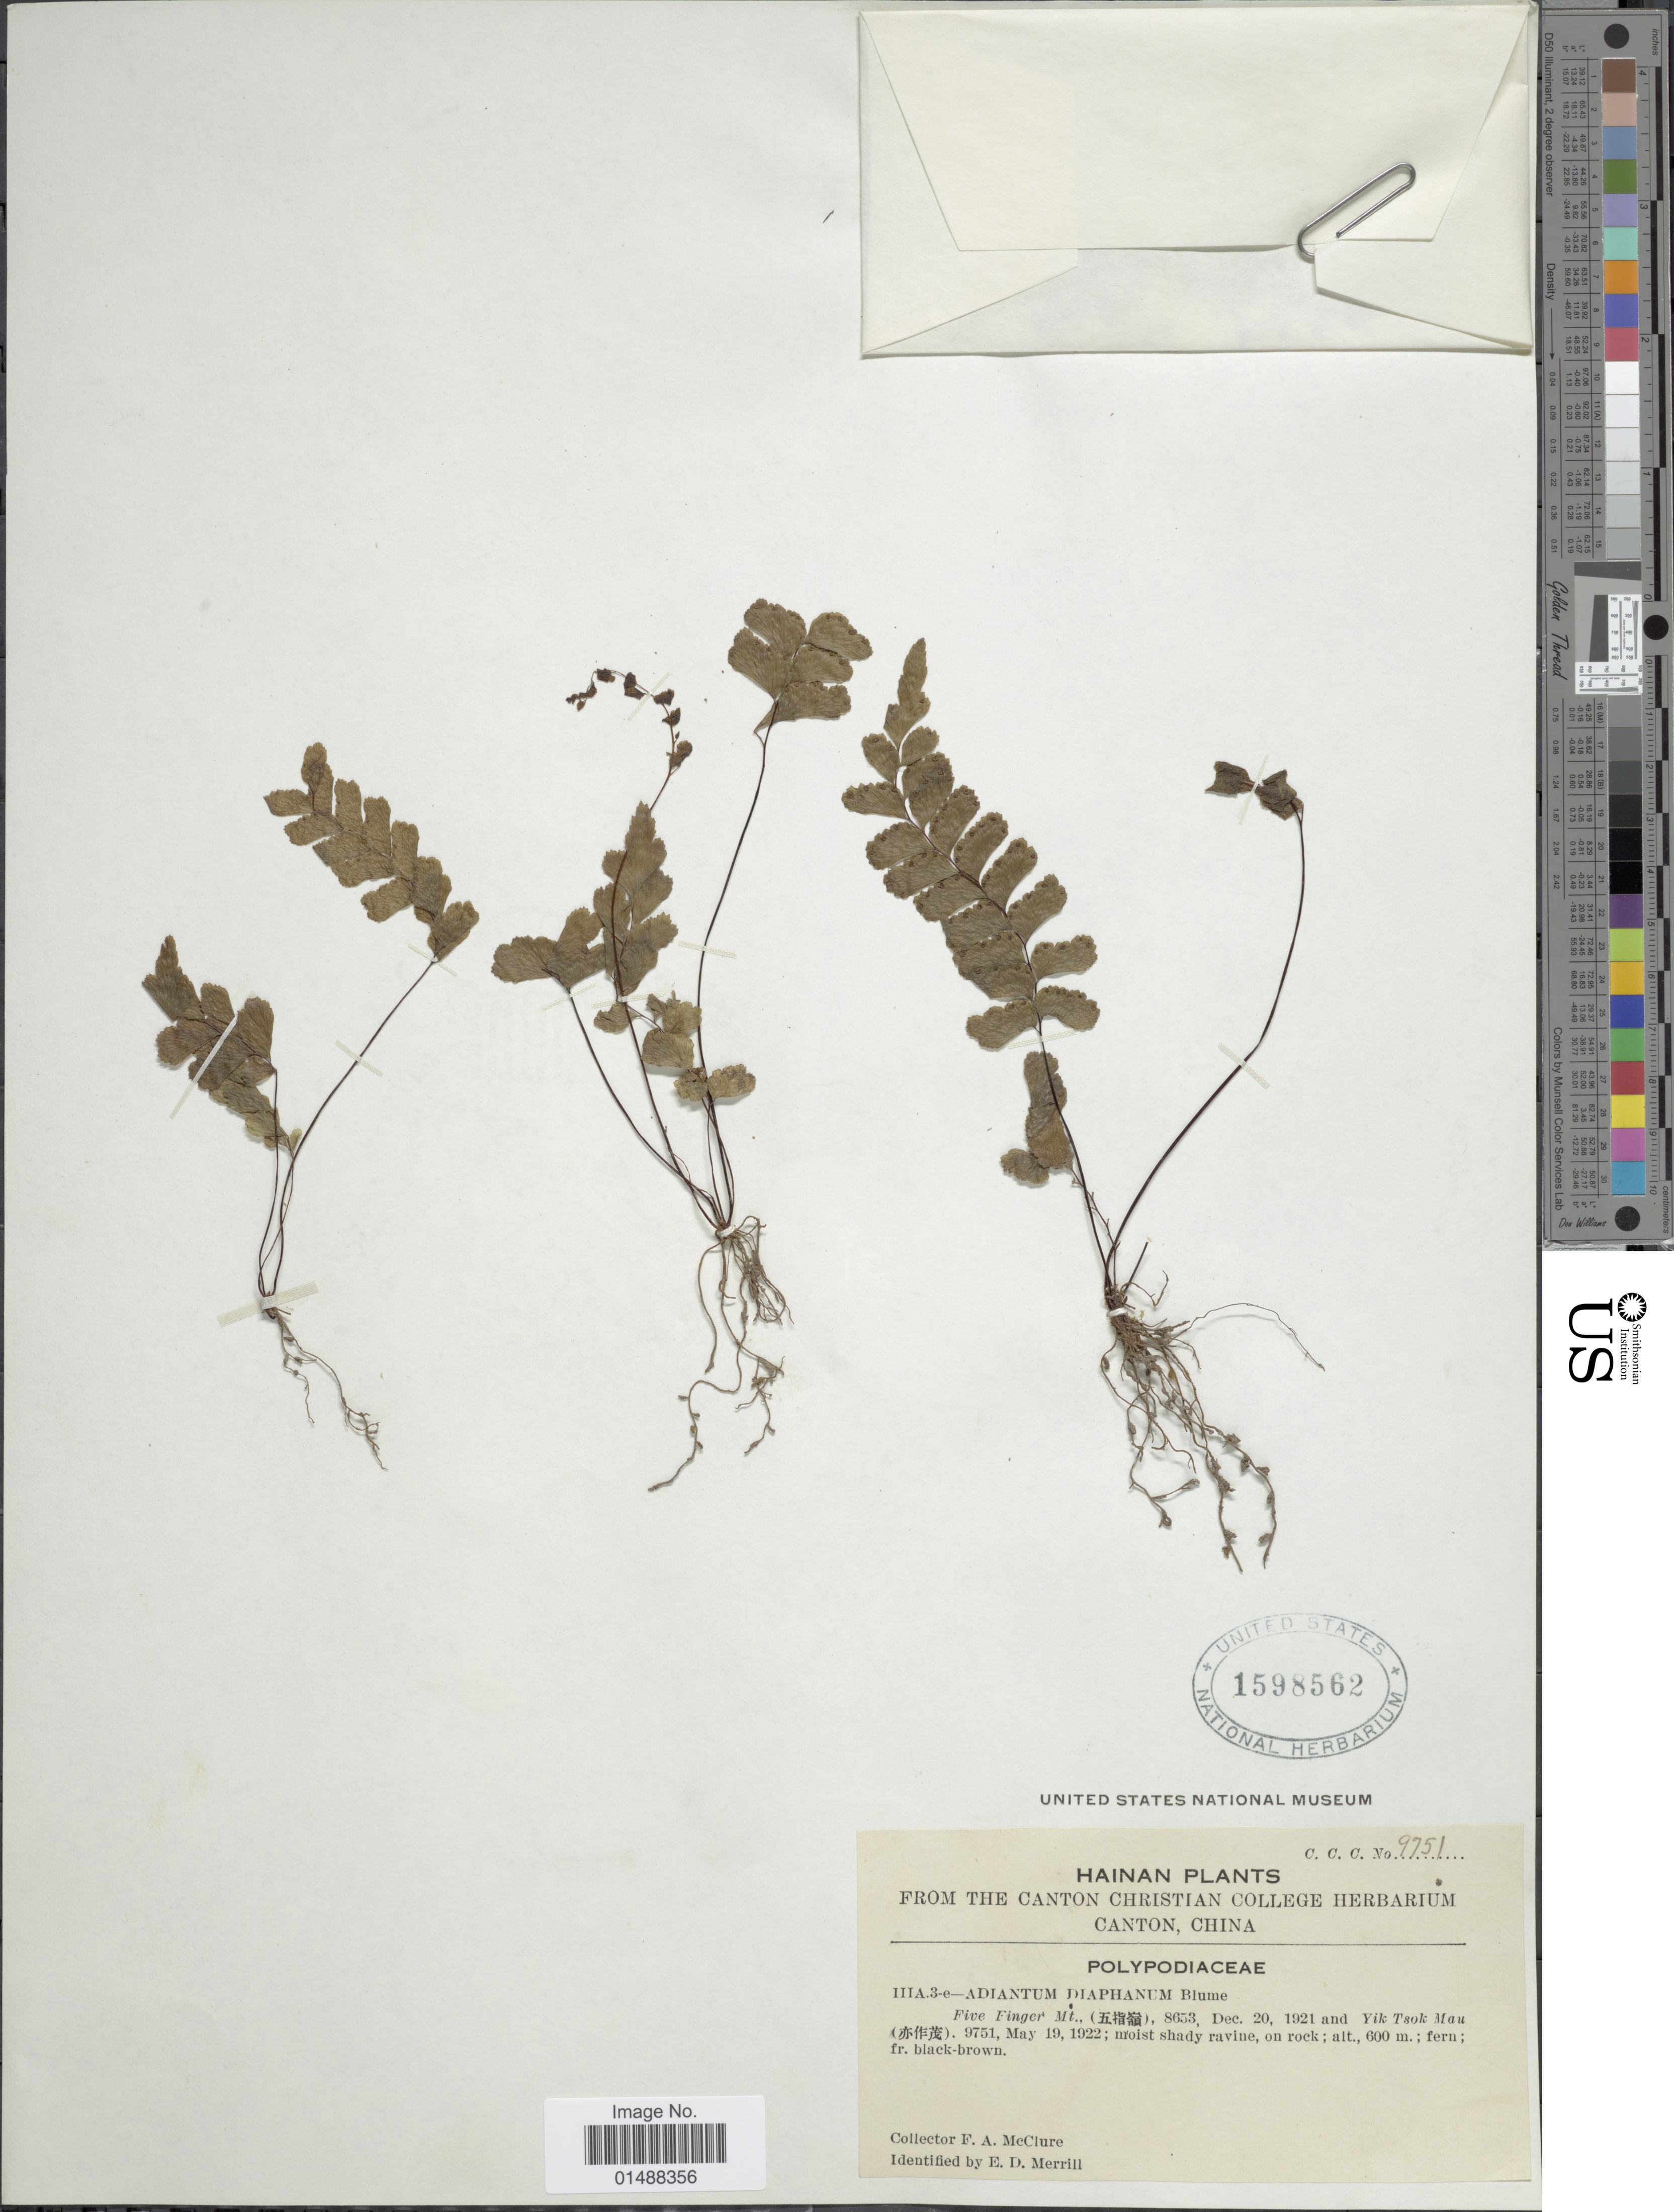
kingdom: Plantae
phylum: Tracheophyta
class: Polypodiopsida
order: Polypodiales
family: Pteridaceae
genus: Adiantum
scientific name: Adiantum diaphanum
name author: Blume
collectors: F. A. McClure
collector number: CCC9751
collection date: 1921-12-20/1922-05-19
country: China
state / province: Hainan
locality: China, Five Finger Mt. and Yik Tsok Mau.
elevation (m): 600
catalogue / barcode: US 1598562